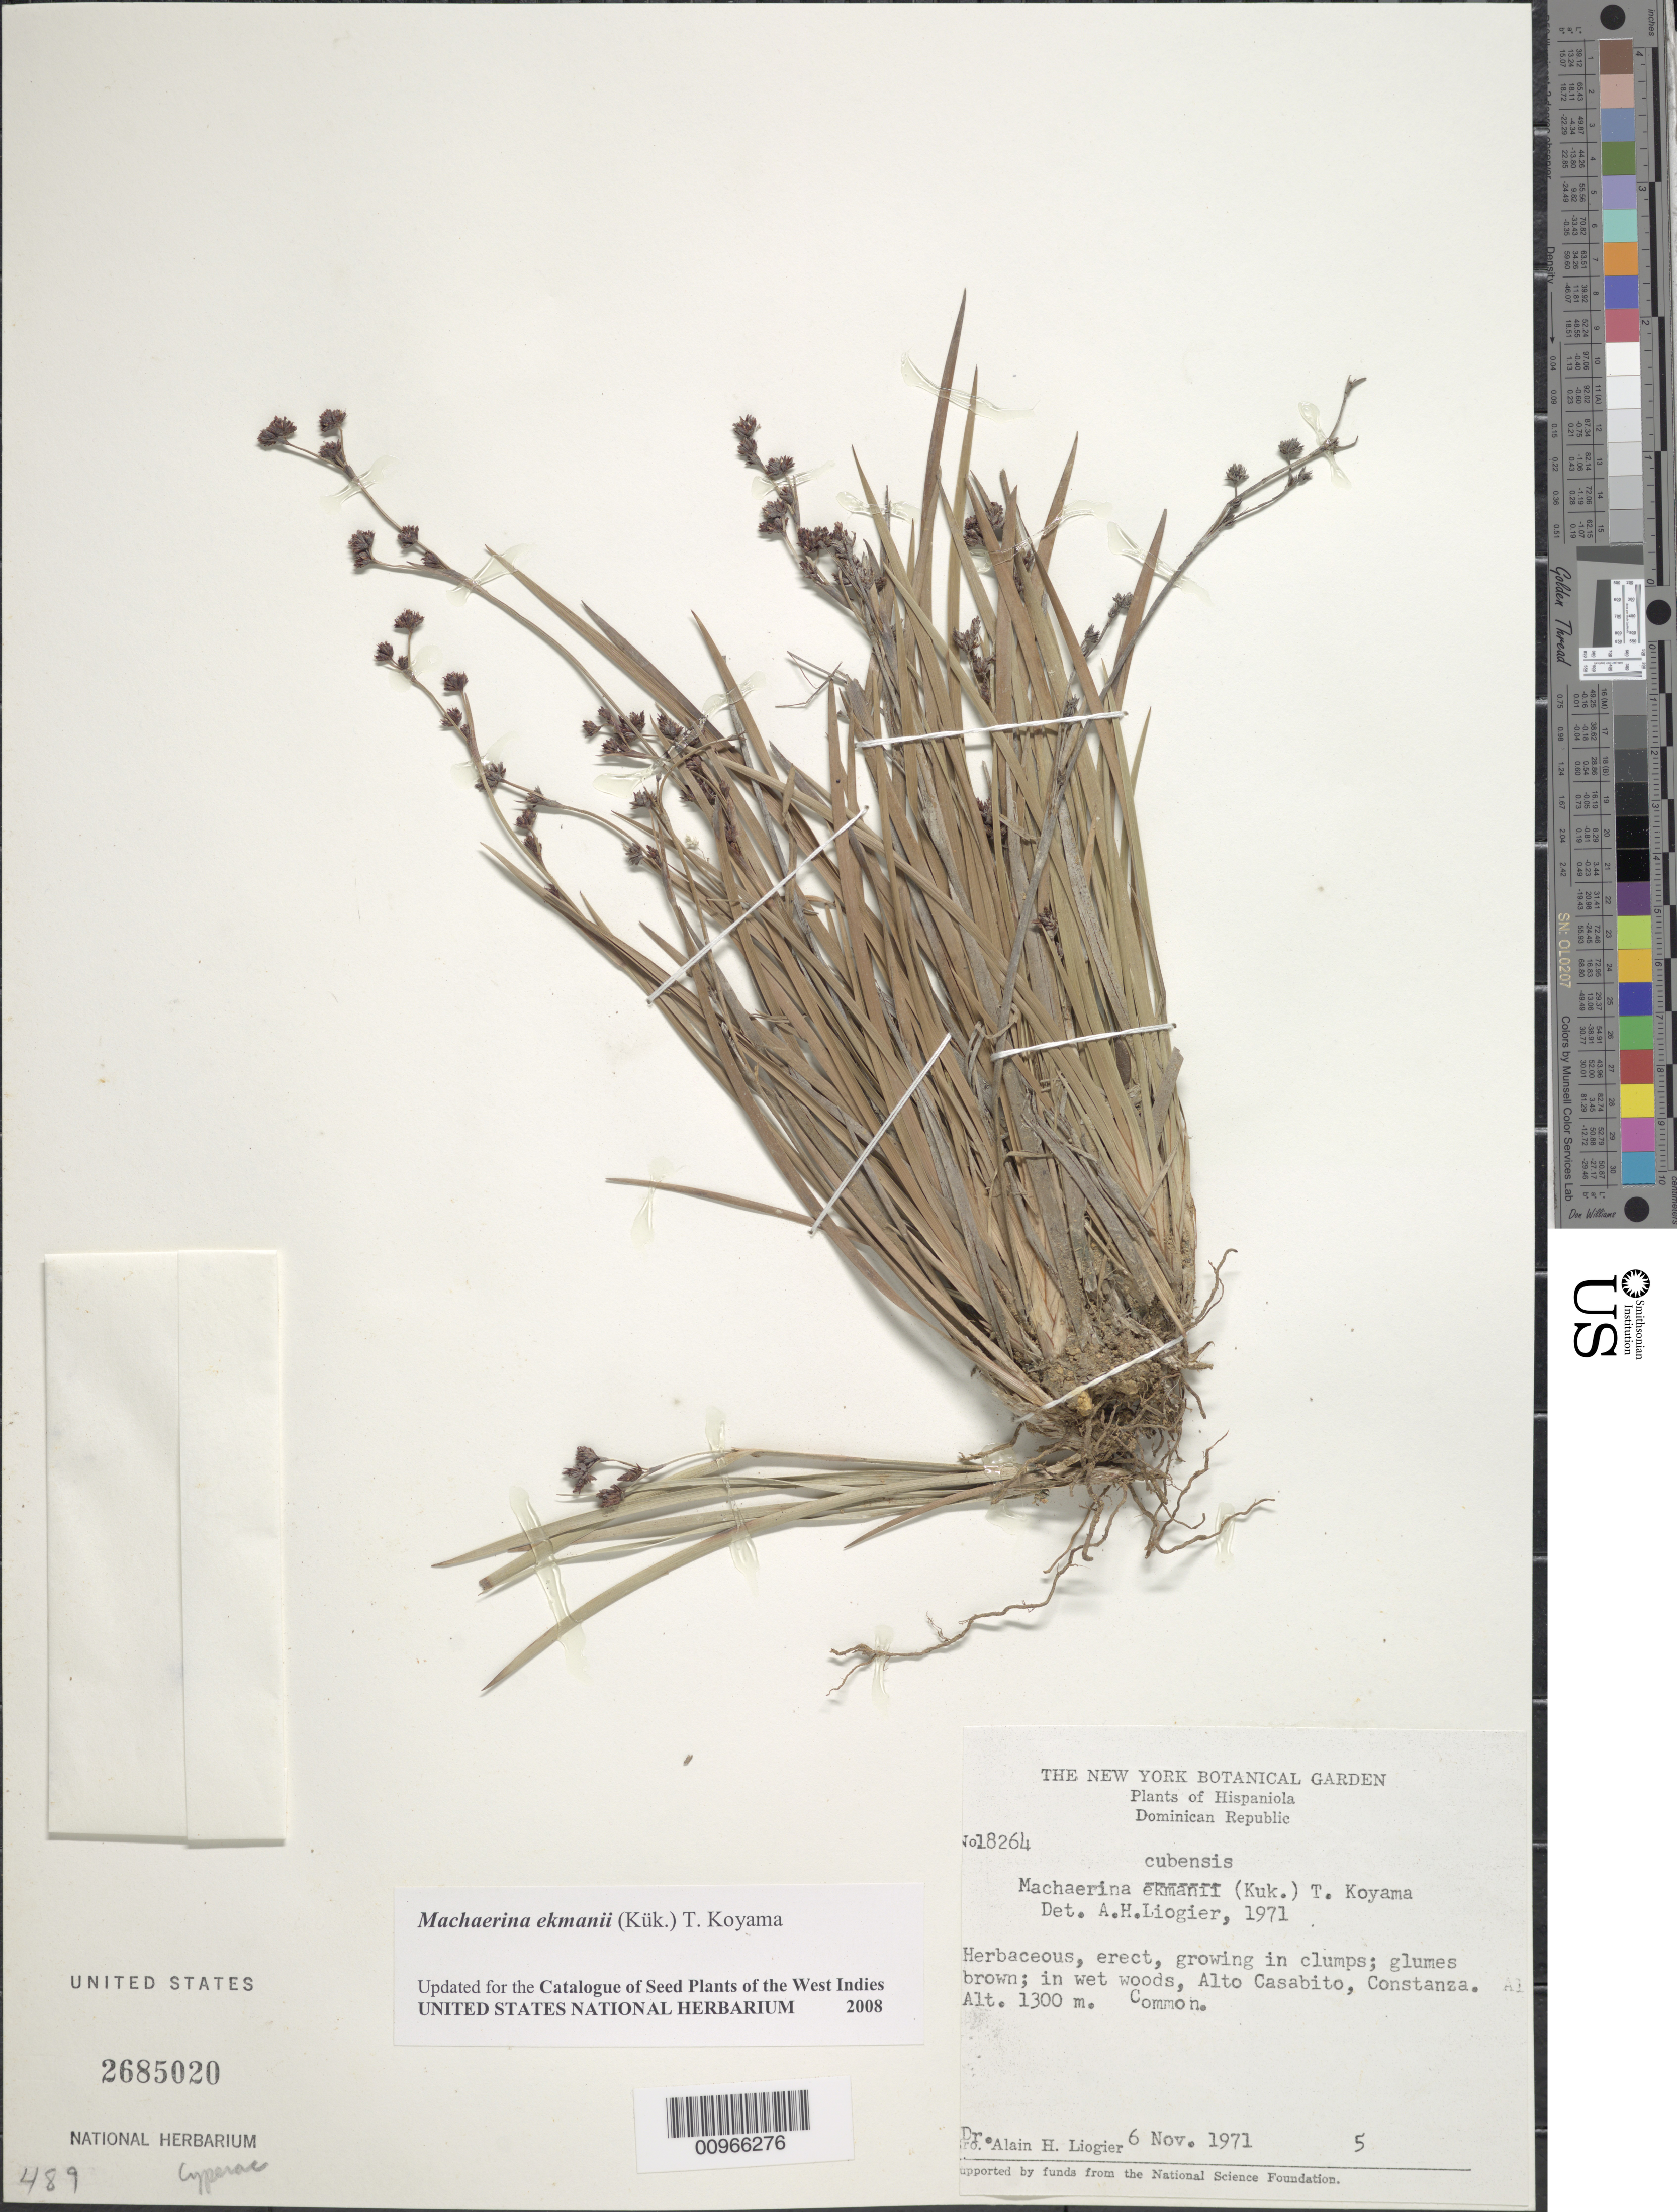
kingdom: Plantae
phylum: Tracheophyta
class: Liliopsida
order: Poales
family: Cyperaceae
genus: Machaerina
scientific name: Machaerina ekmanii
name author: (Kük.) T. Koyama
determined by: Strong, M. T., (US), Smithsonian Institution - National Museum of Natural History (UNITED STATES)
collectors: A. H. Liogier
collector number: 18264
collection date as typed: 06 Nov 1971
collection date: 1971-11-06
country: Dominican Republic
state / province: La Vega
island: Hispaniola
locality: Alto Casabito, Constanza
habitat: In wet woods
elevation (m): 1300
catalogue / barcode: US 2685020